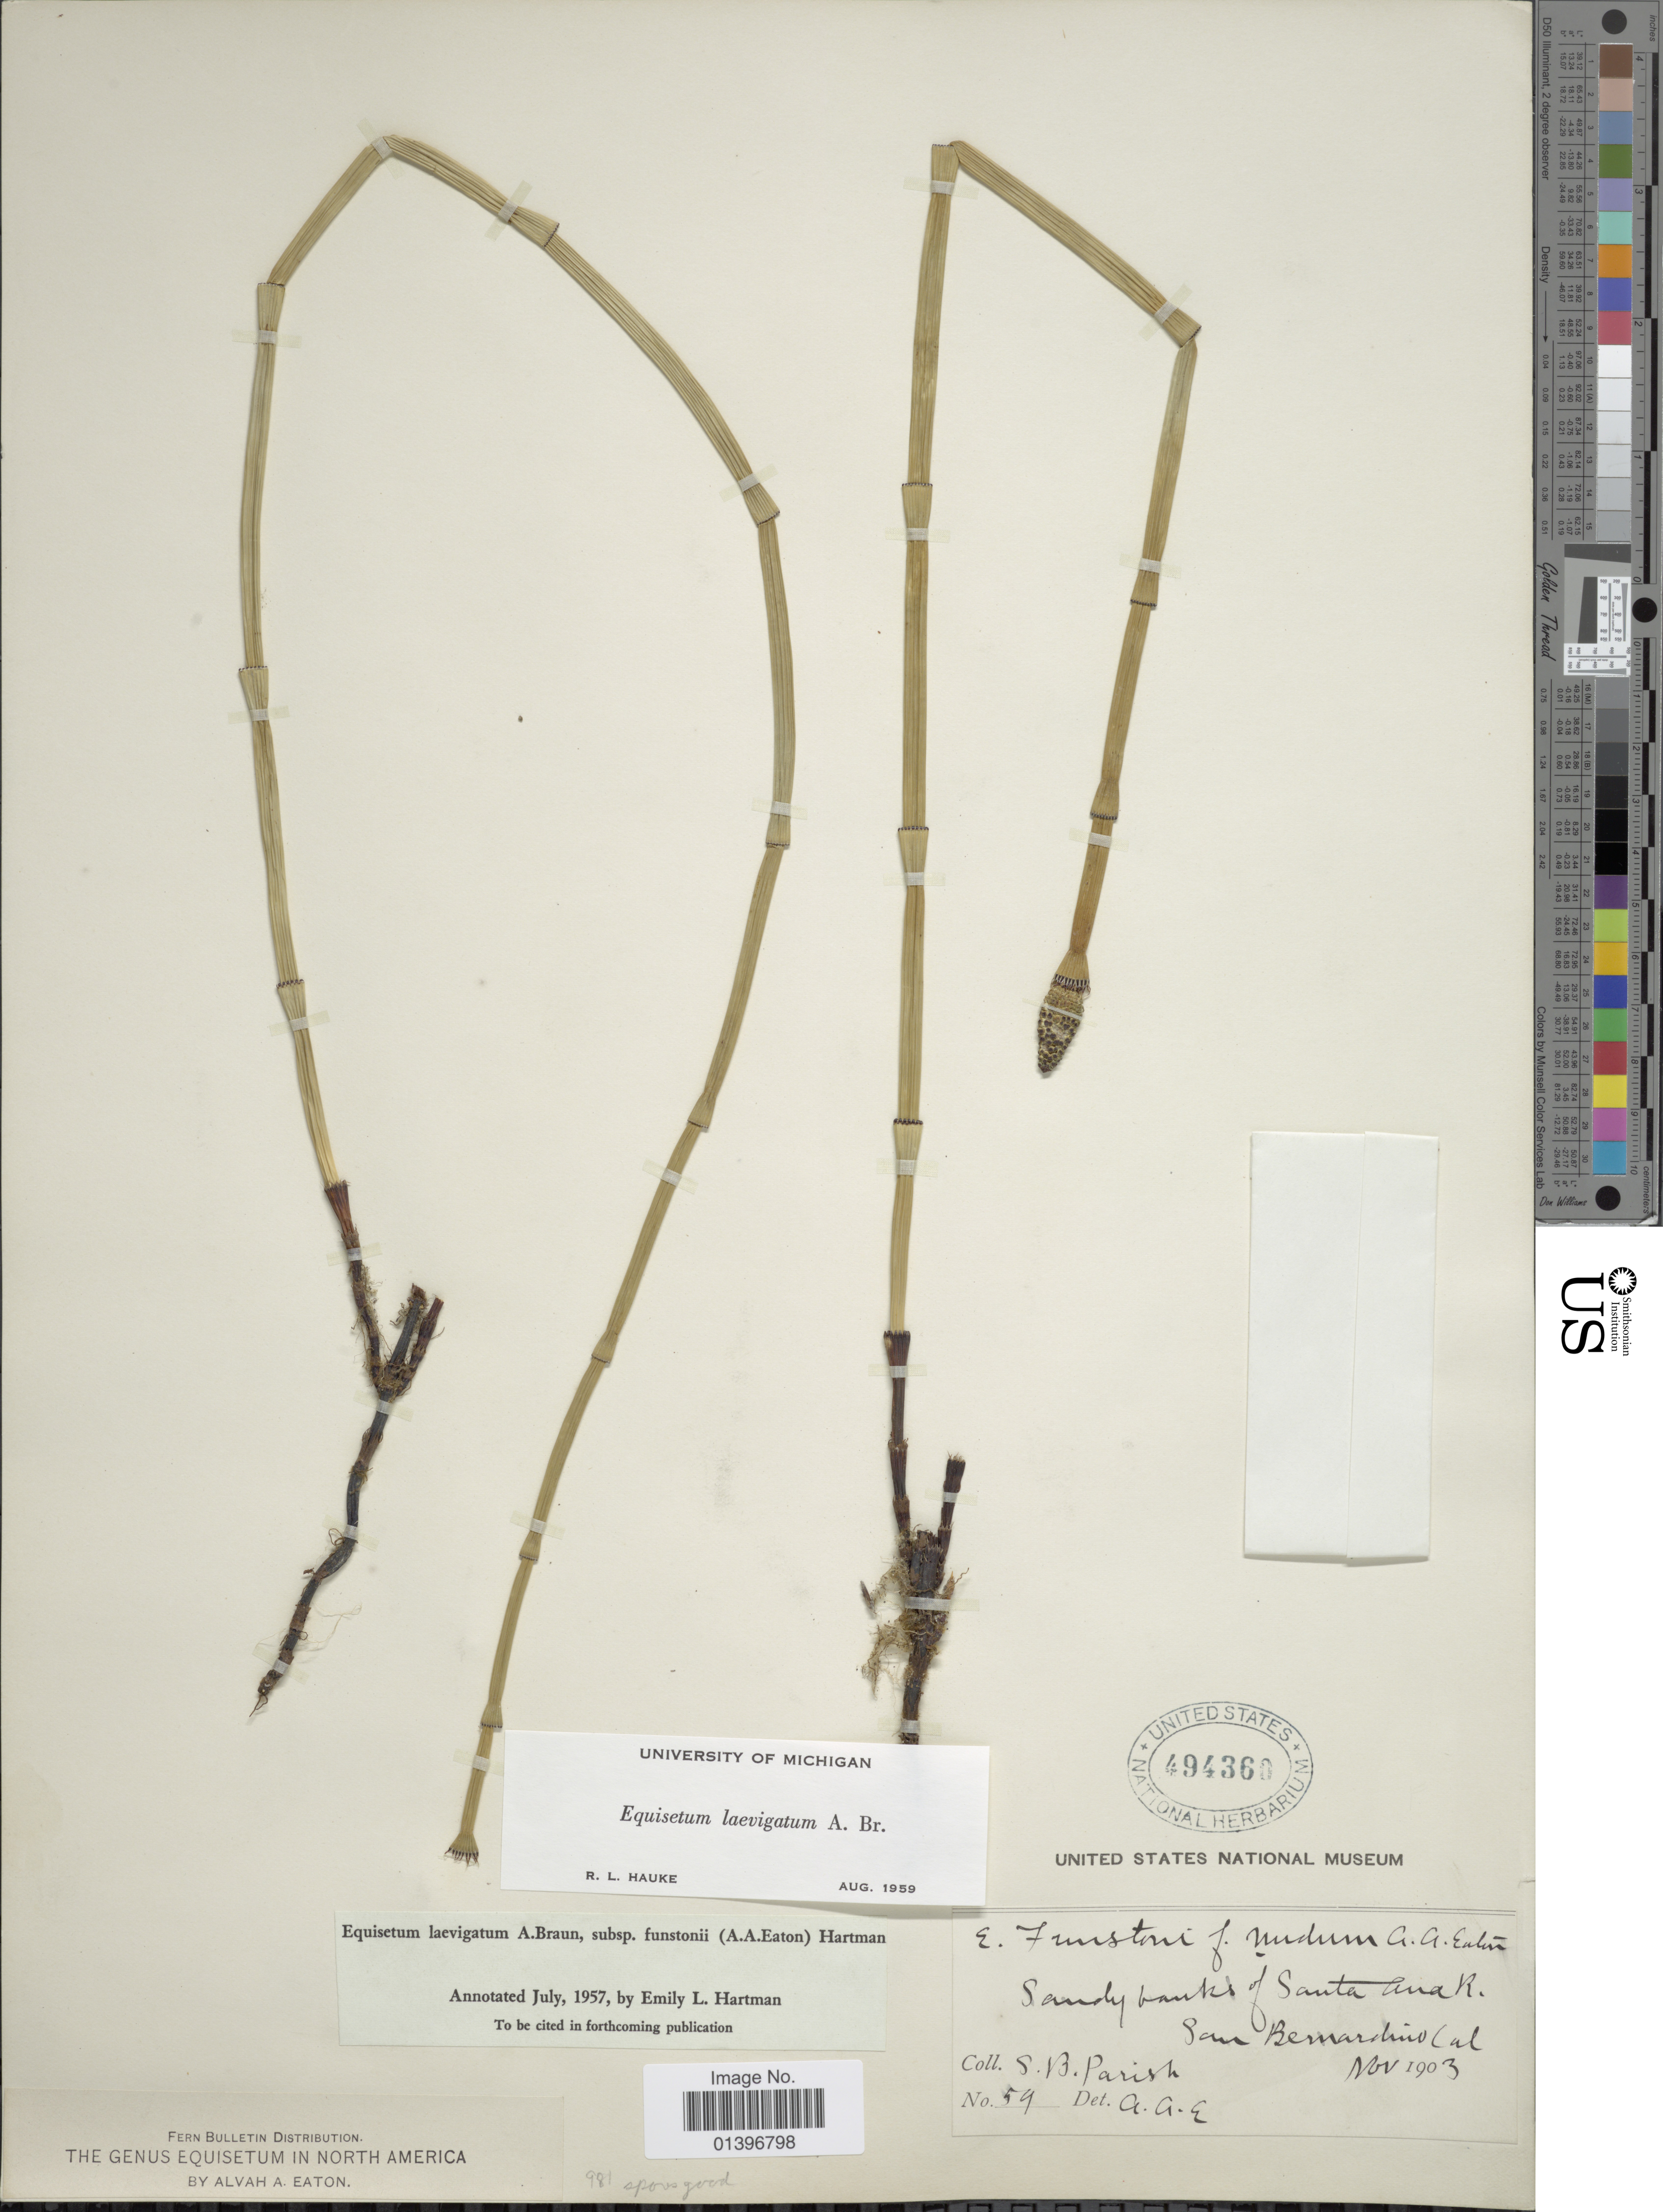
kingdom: Plantae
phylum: Tracheophyta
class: Polypodiopsida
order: Equisetales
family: Equisetaceae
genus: Equisetum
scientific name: Equisetum laevigatum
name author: A. Braun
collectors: S. B. Parish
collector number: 59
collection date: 1903-11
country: United States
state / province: California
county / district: San Bernardino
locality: Sandy banks of Santa Ana R. San Bernardino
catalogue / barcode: US 494360